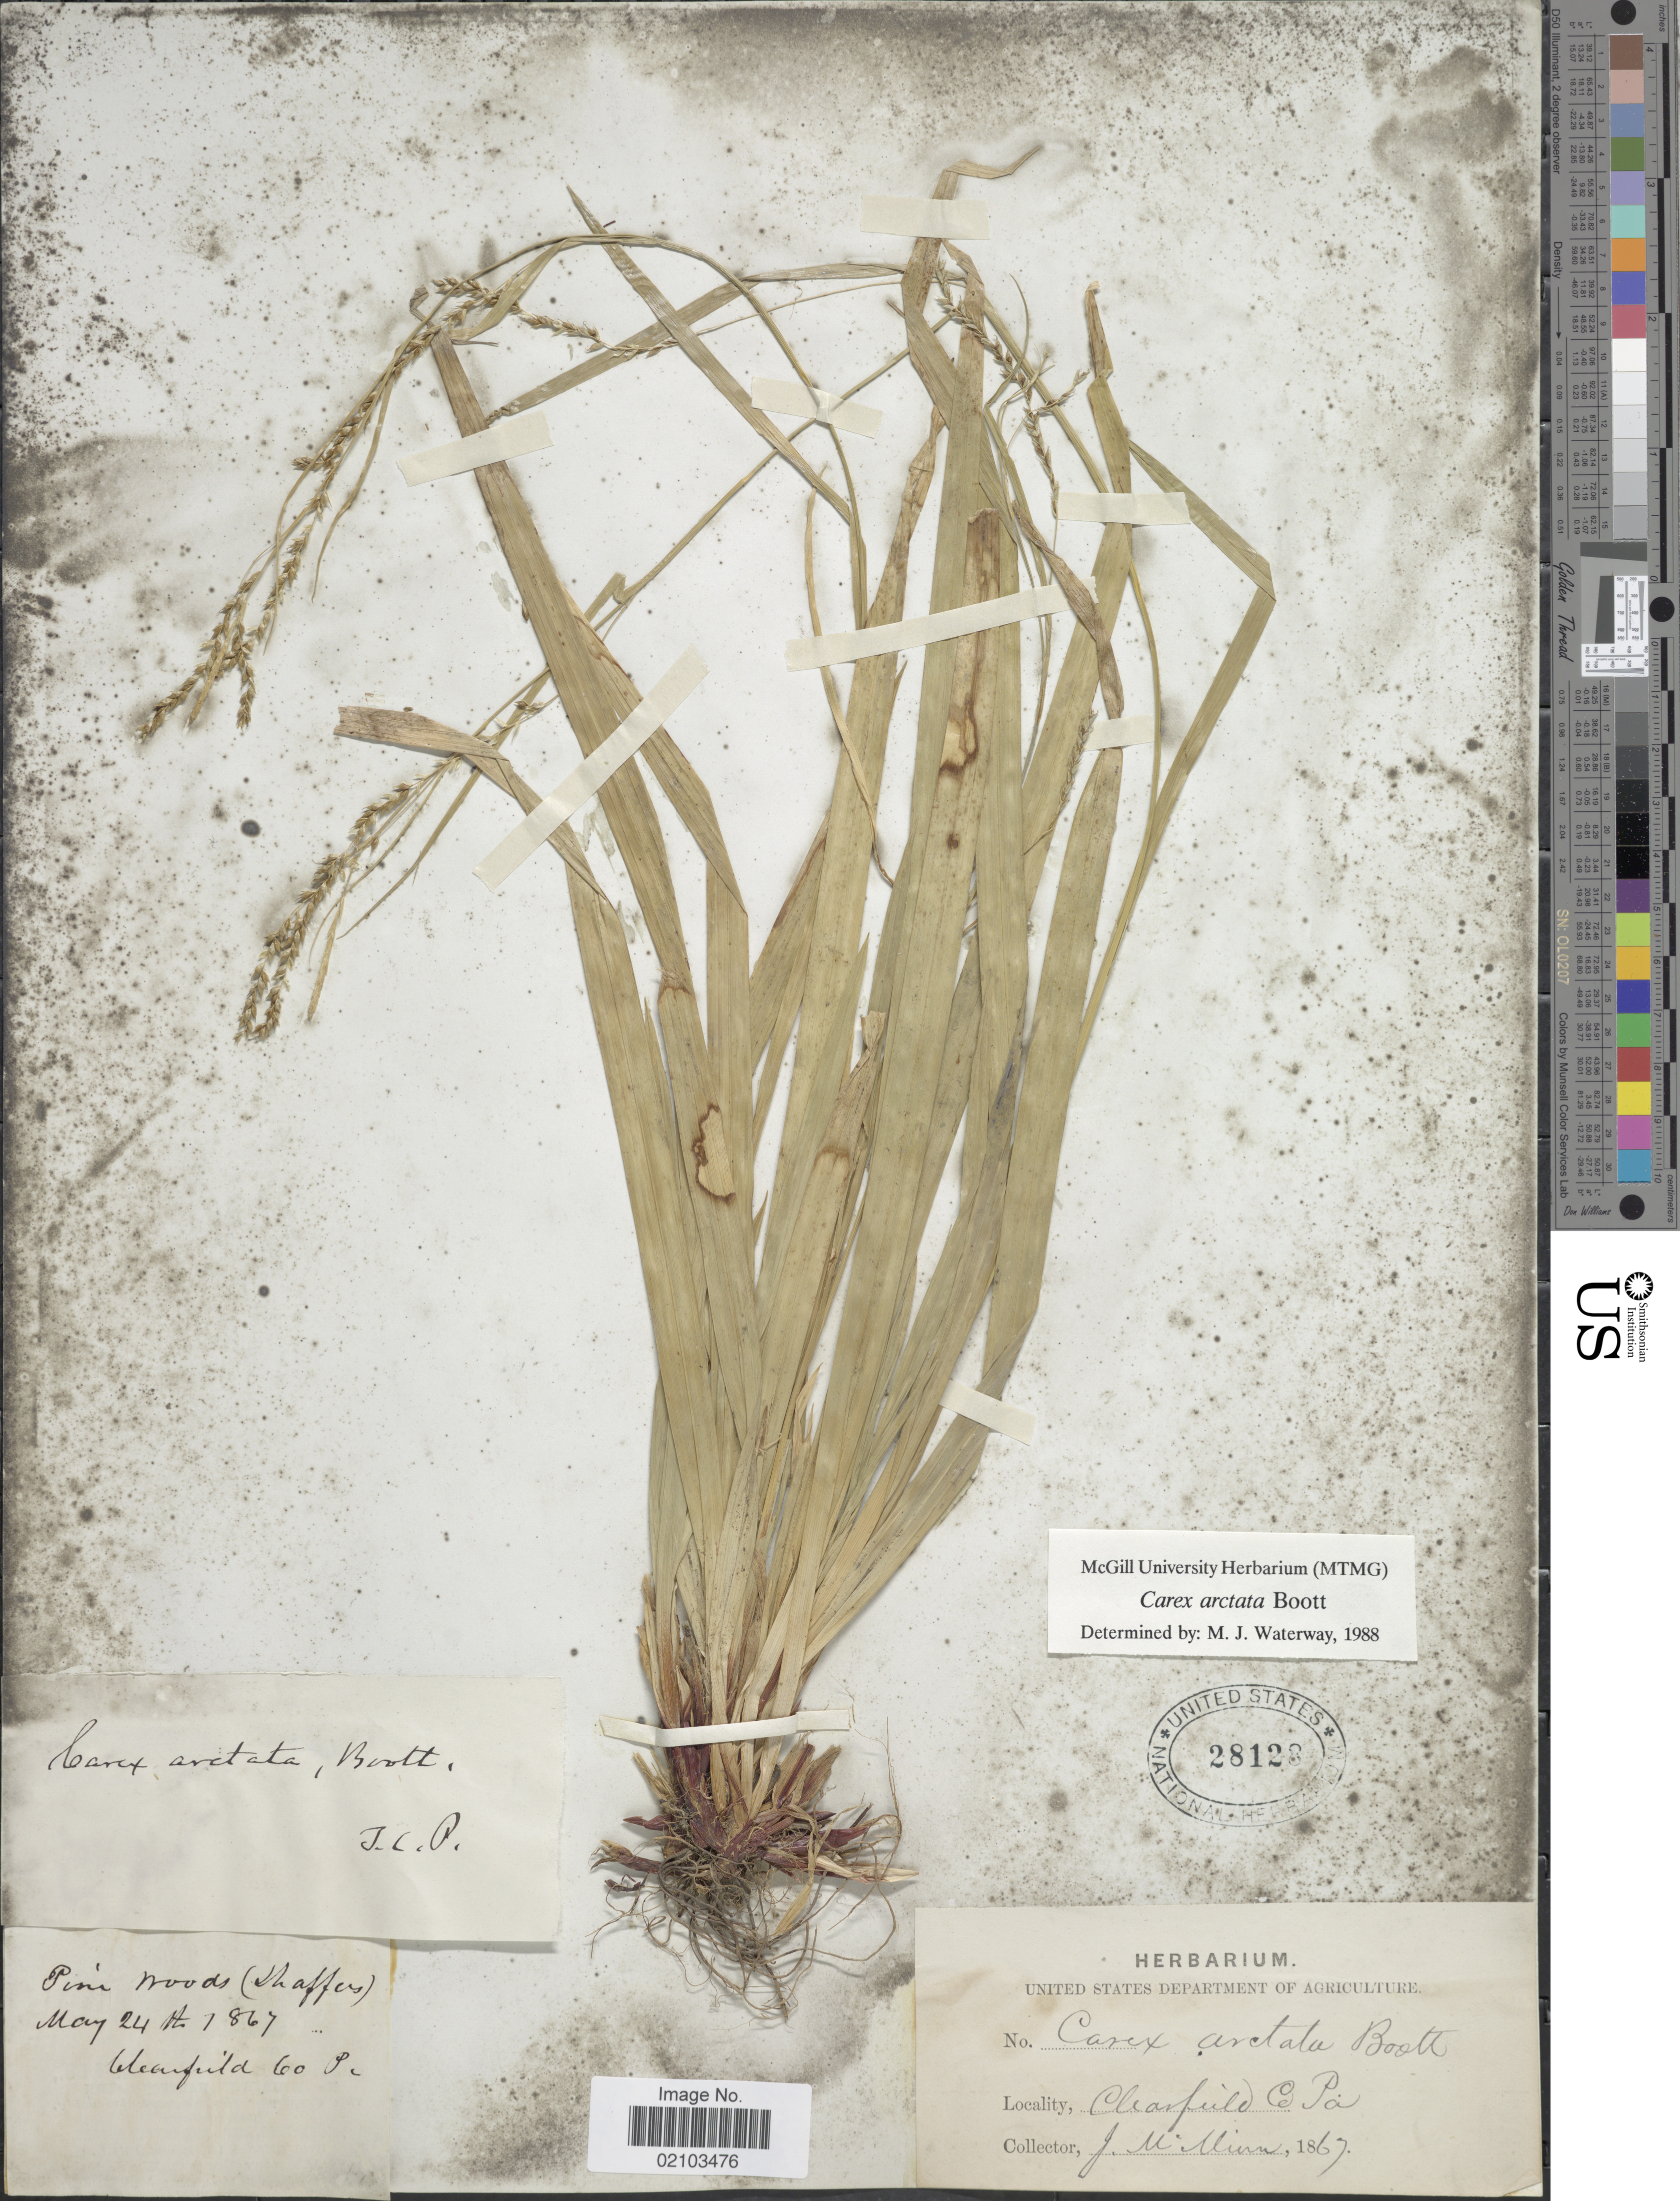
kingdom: Plantae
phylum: Tracheophyta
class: Liliopsida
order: Poales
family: Cyperaceae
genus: Carex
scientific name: Carex arctata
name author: Boott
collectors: J. McMinn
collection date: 1867-05-24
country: United States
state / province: Pennsylvania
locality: Clearfield Co.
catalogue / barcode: US 28128